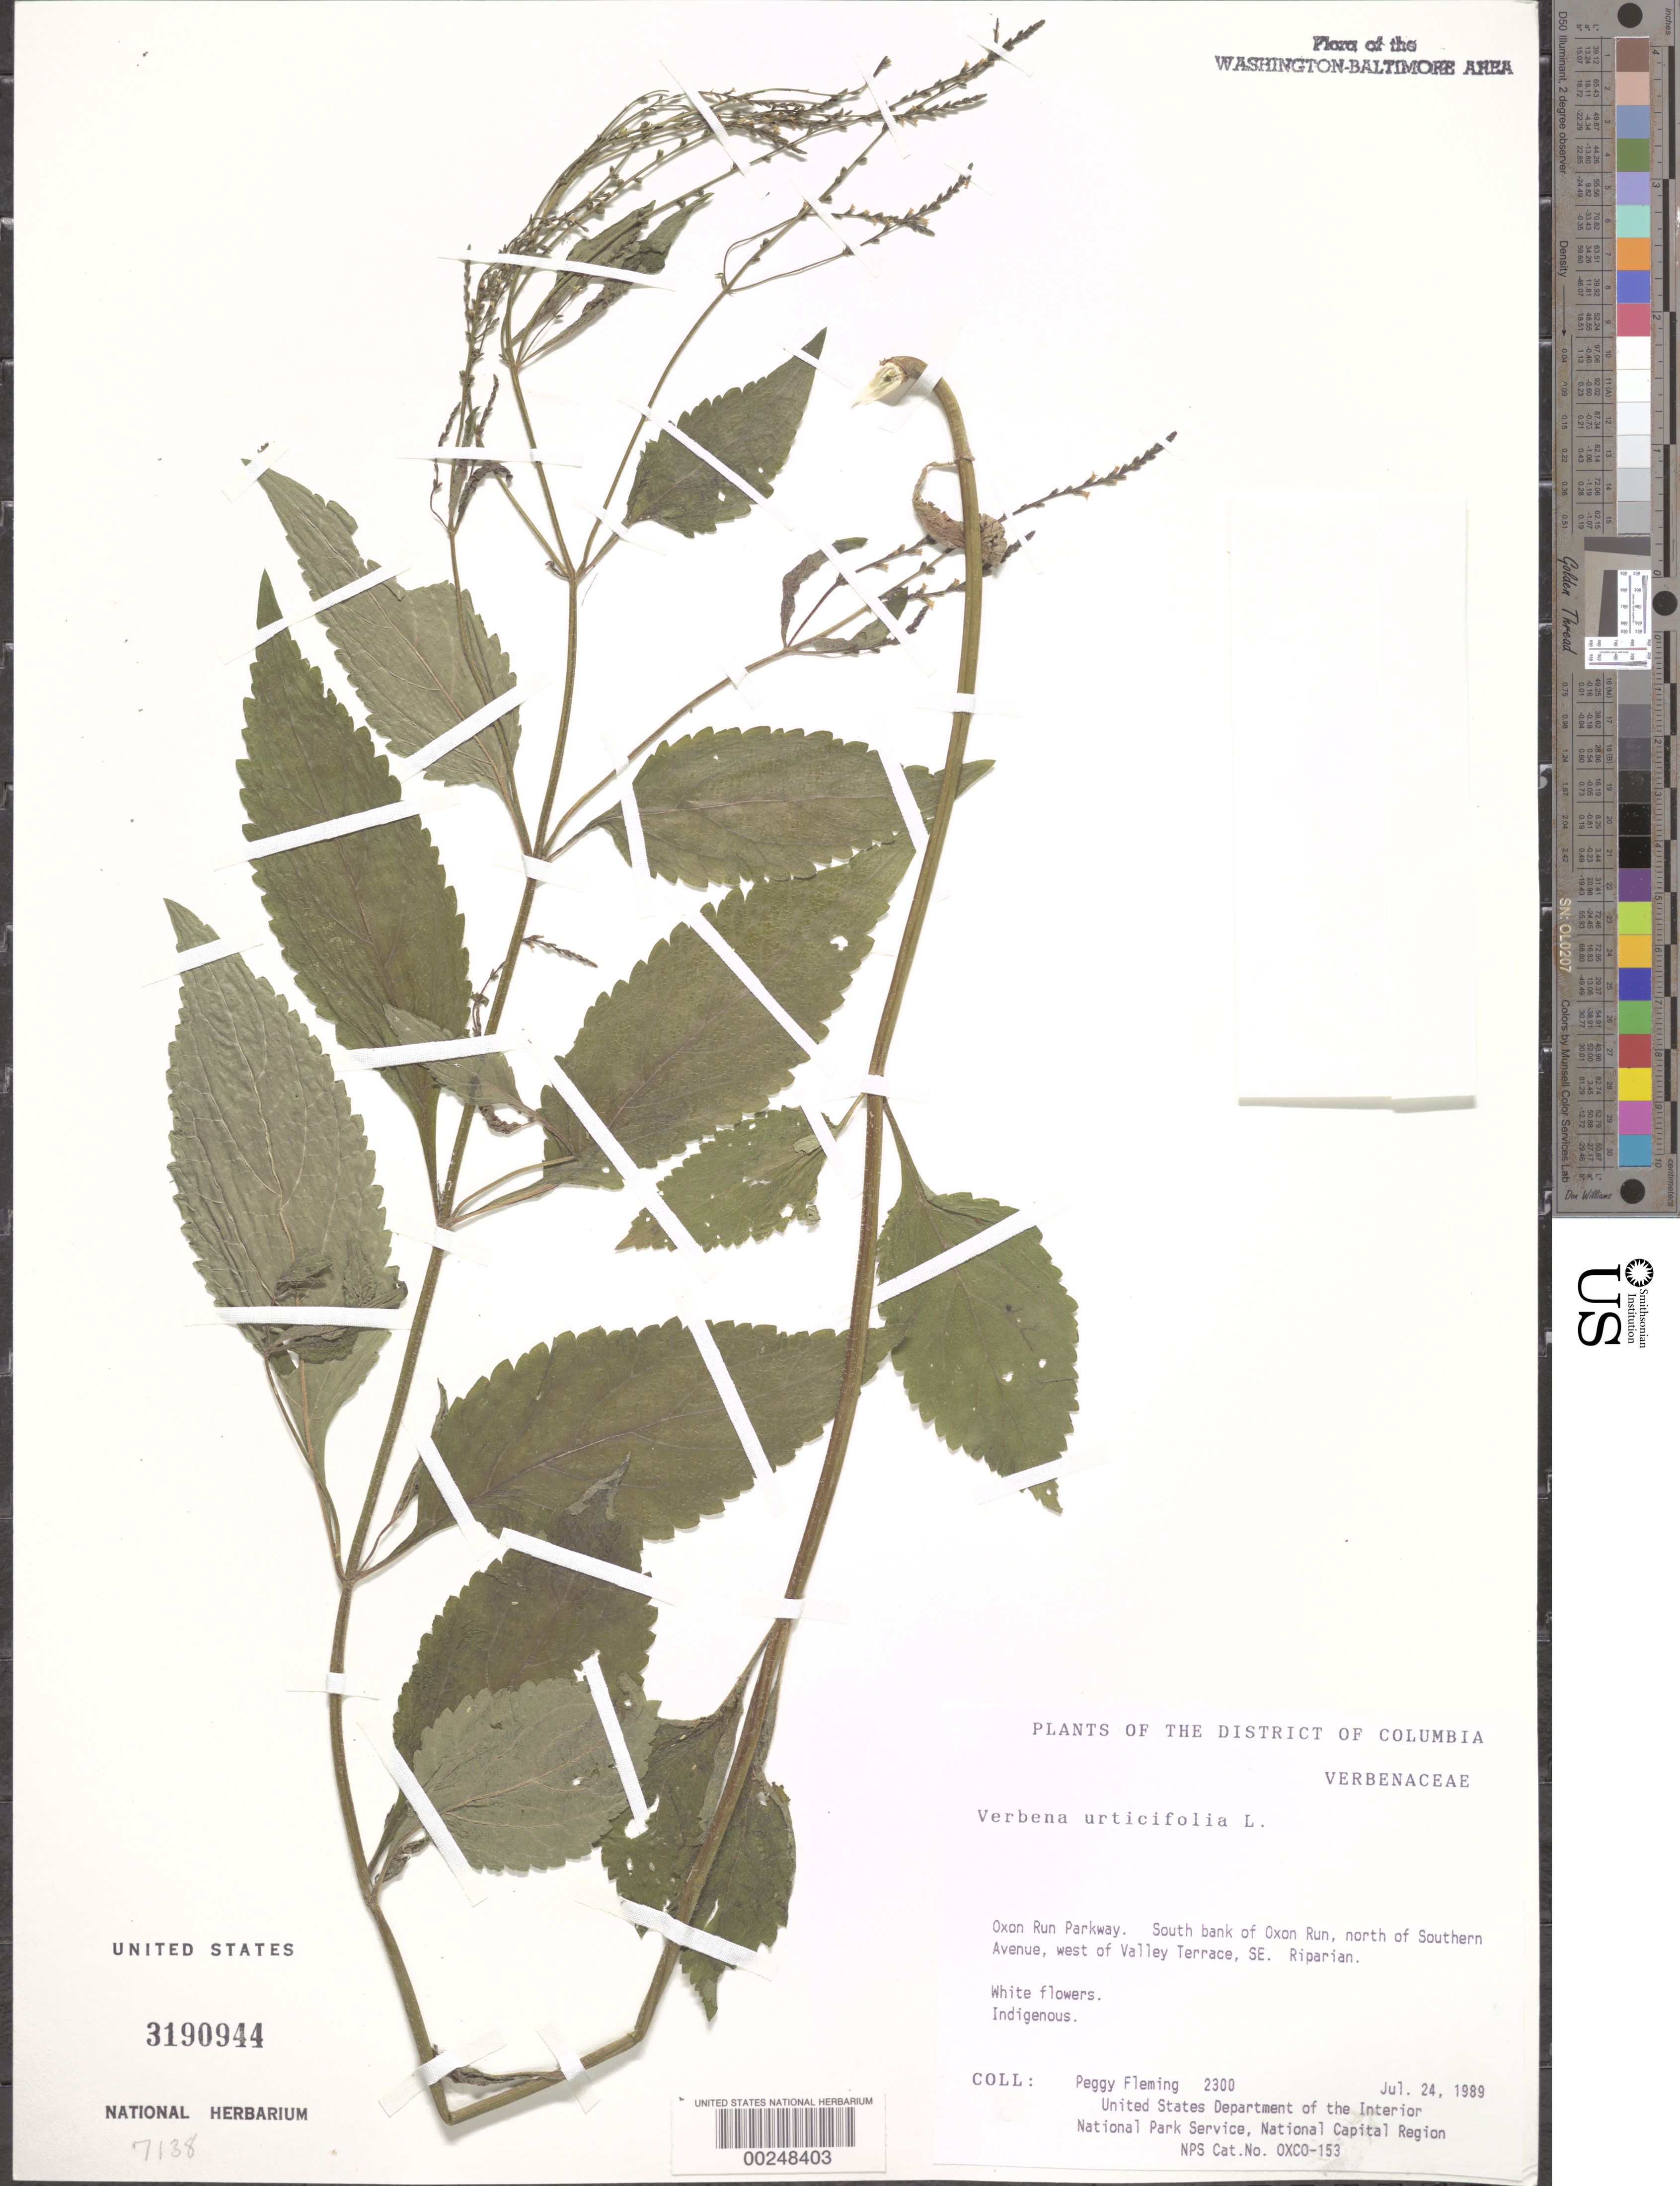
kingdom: Plantae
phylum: Tracheophyta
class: Magnoliopsida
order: Lamiales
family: Verbenaceae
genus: Verbena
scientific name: Verbena urticifolia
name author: L.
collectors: P. Fleming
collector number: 2300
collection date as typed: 24 Jul 1989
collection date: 1989-07-24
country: United States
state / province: District of Columbia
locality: Oxon Run Parkway, N of southern Ave, W of Valley Terrace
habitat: S bank of run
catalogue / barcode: US 3190944